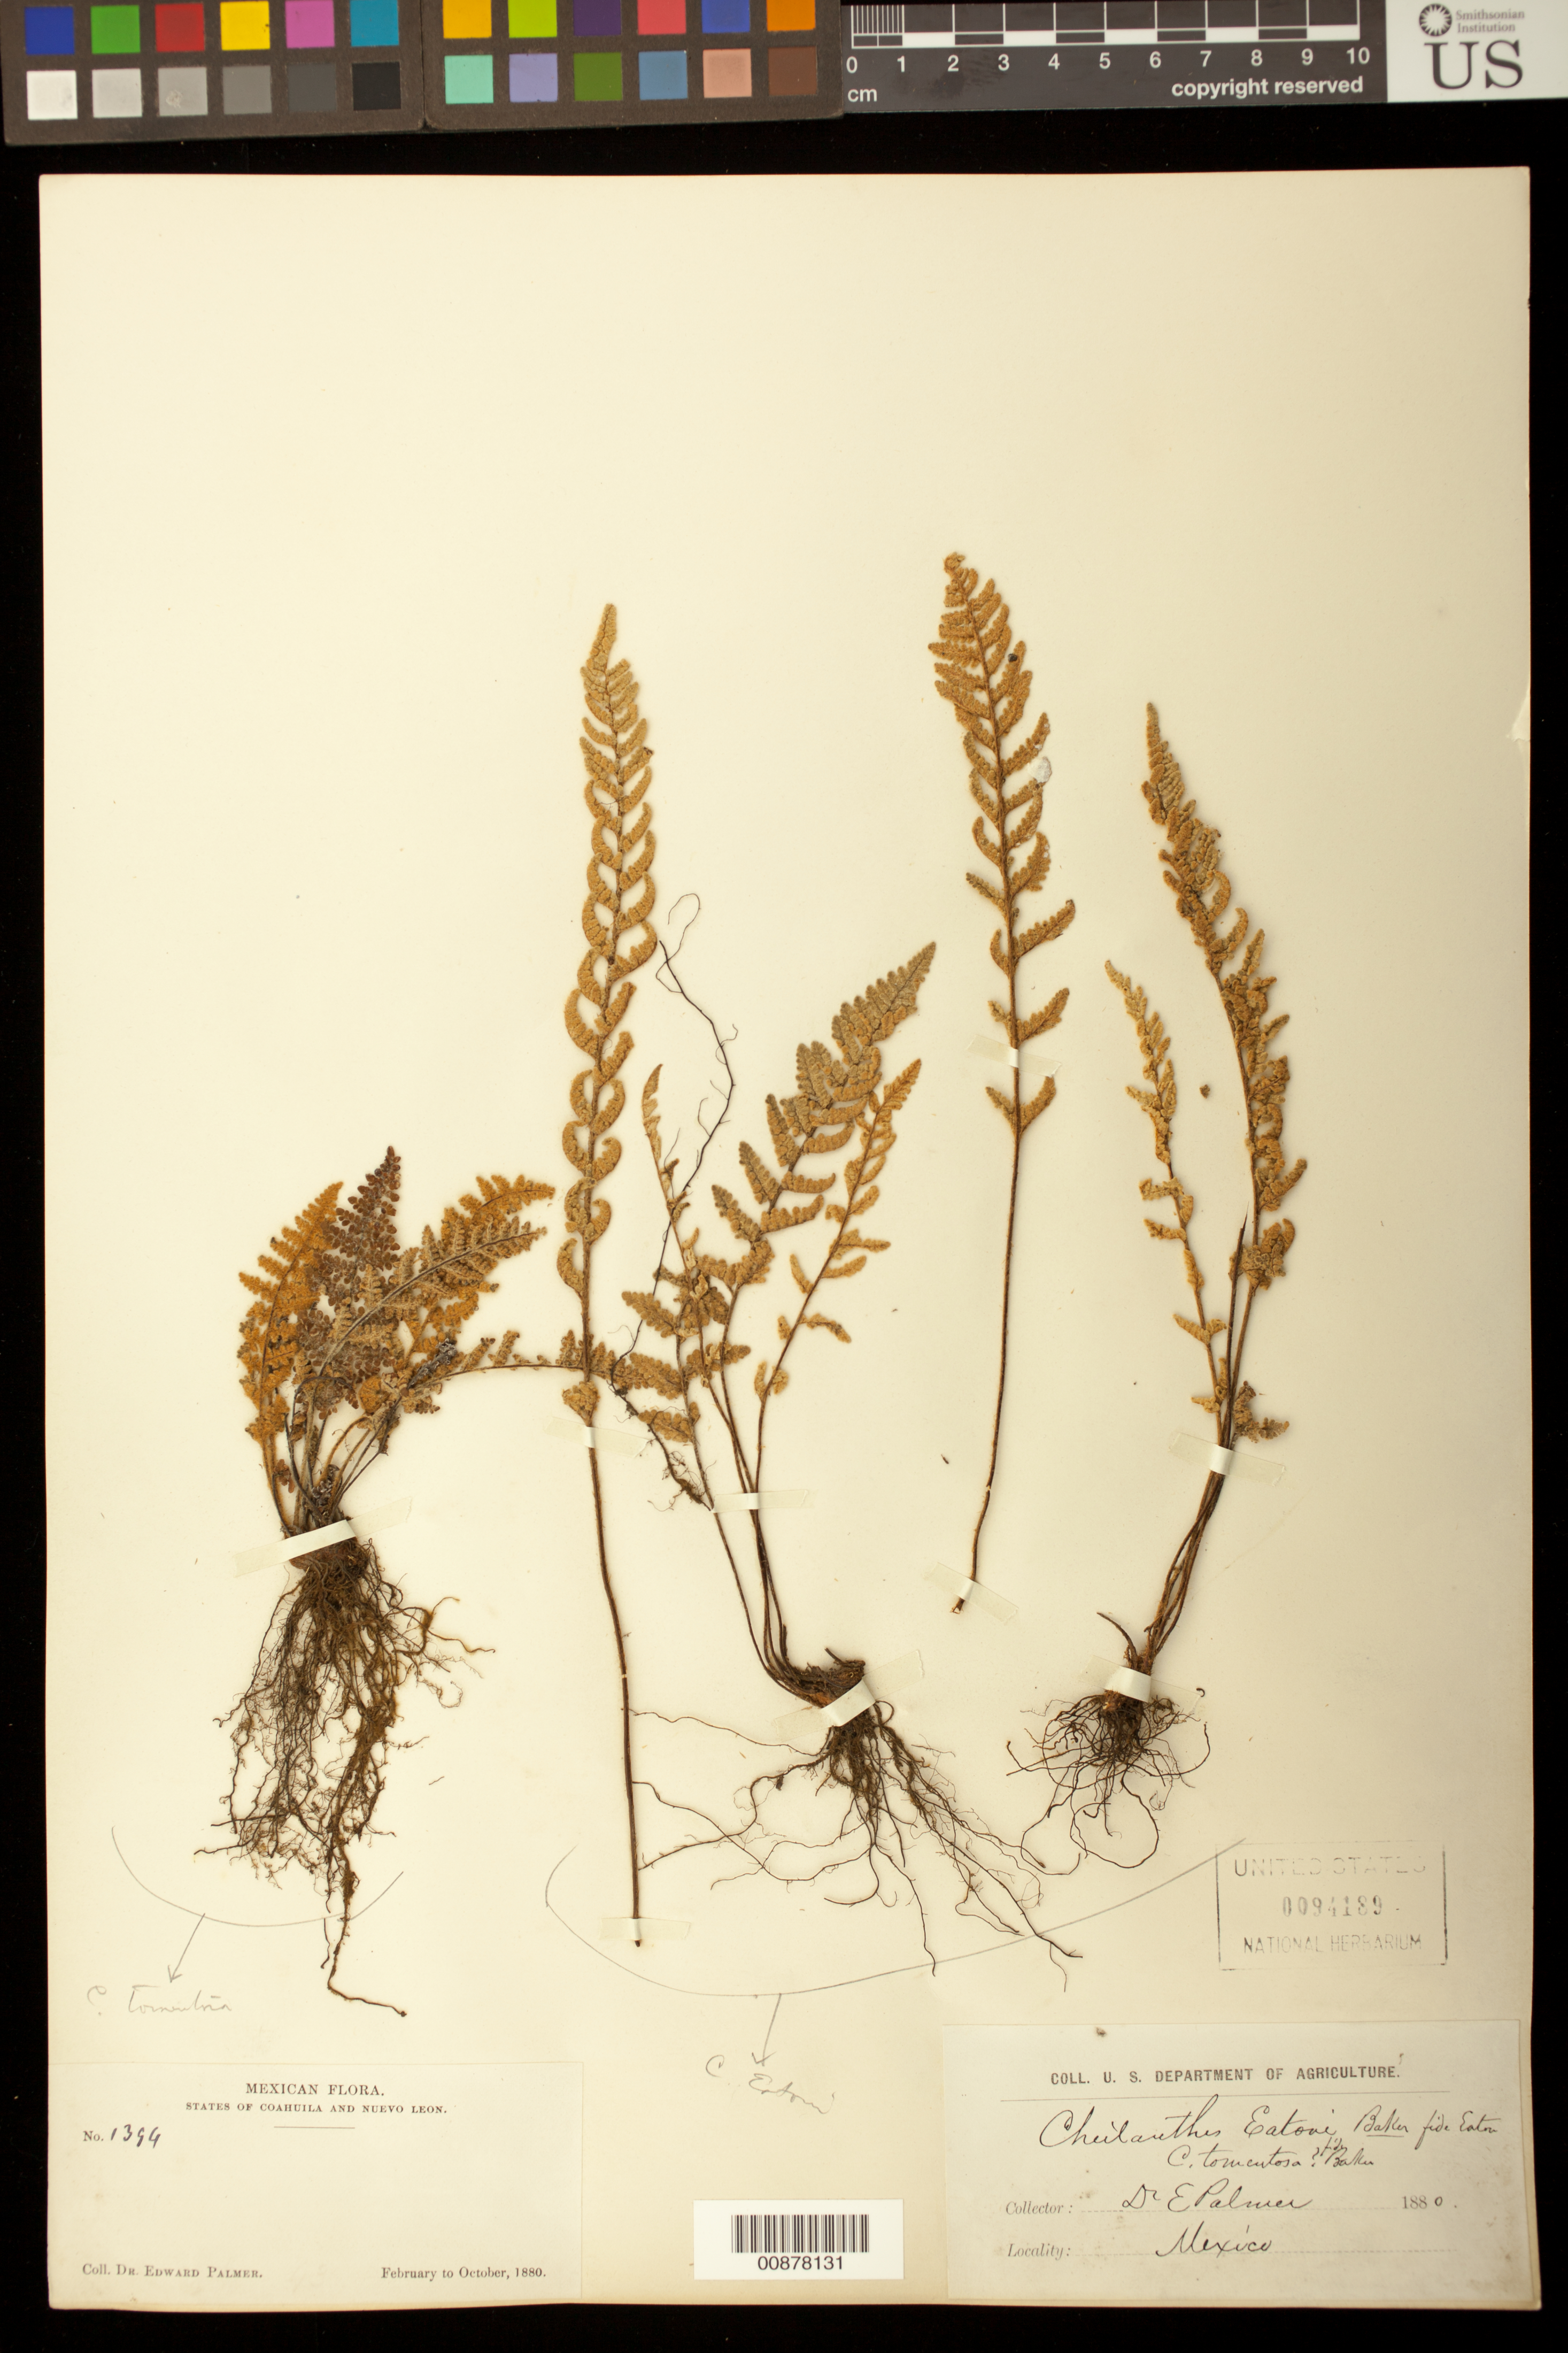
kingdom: Plantae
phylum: Tracheophyta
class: Polypodiopsida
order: Polypodiales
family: Pteridaceae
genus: Myriopteris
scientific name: Myriopteris rufa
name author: Fée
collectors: E. Palmer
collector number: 1394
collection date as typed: Feb 1880 to -- Oct 1880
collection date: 1880-02/1880-10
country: Mexico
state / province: Coahuila / Nuevo León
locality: States of Coahuila and Nuevo León.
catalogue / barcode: US 94189